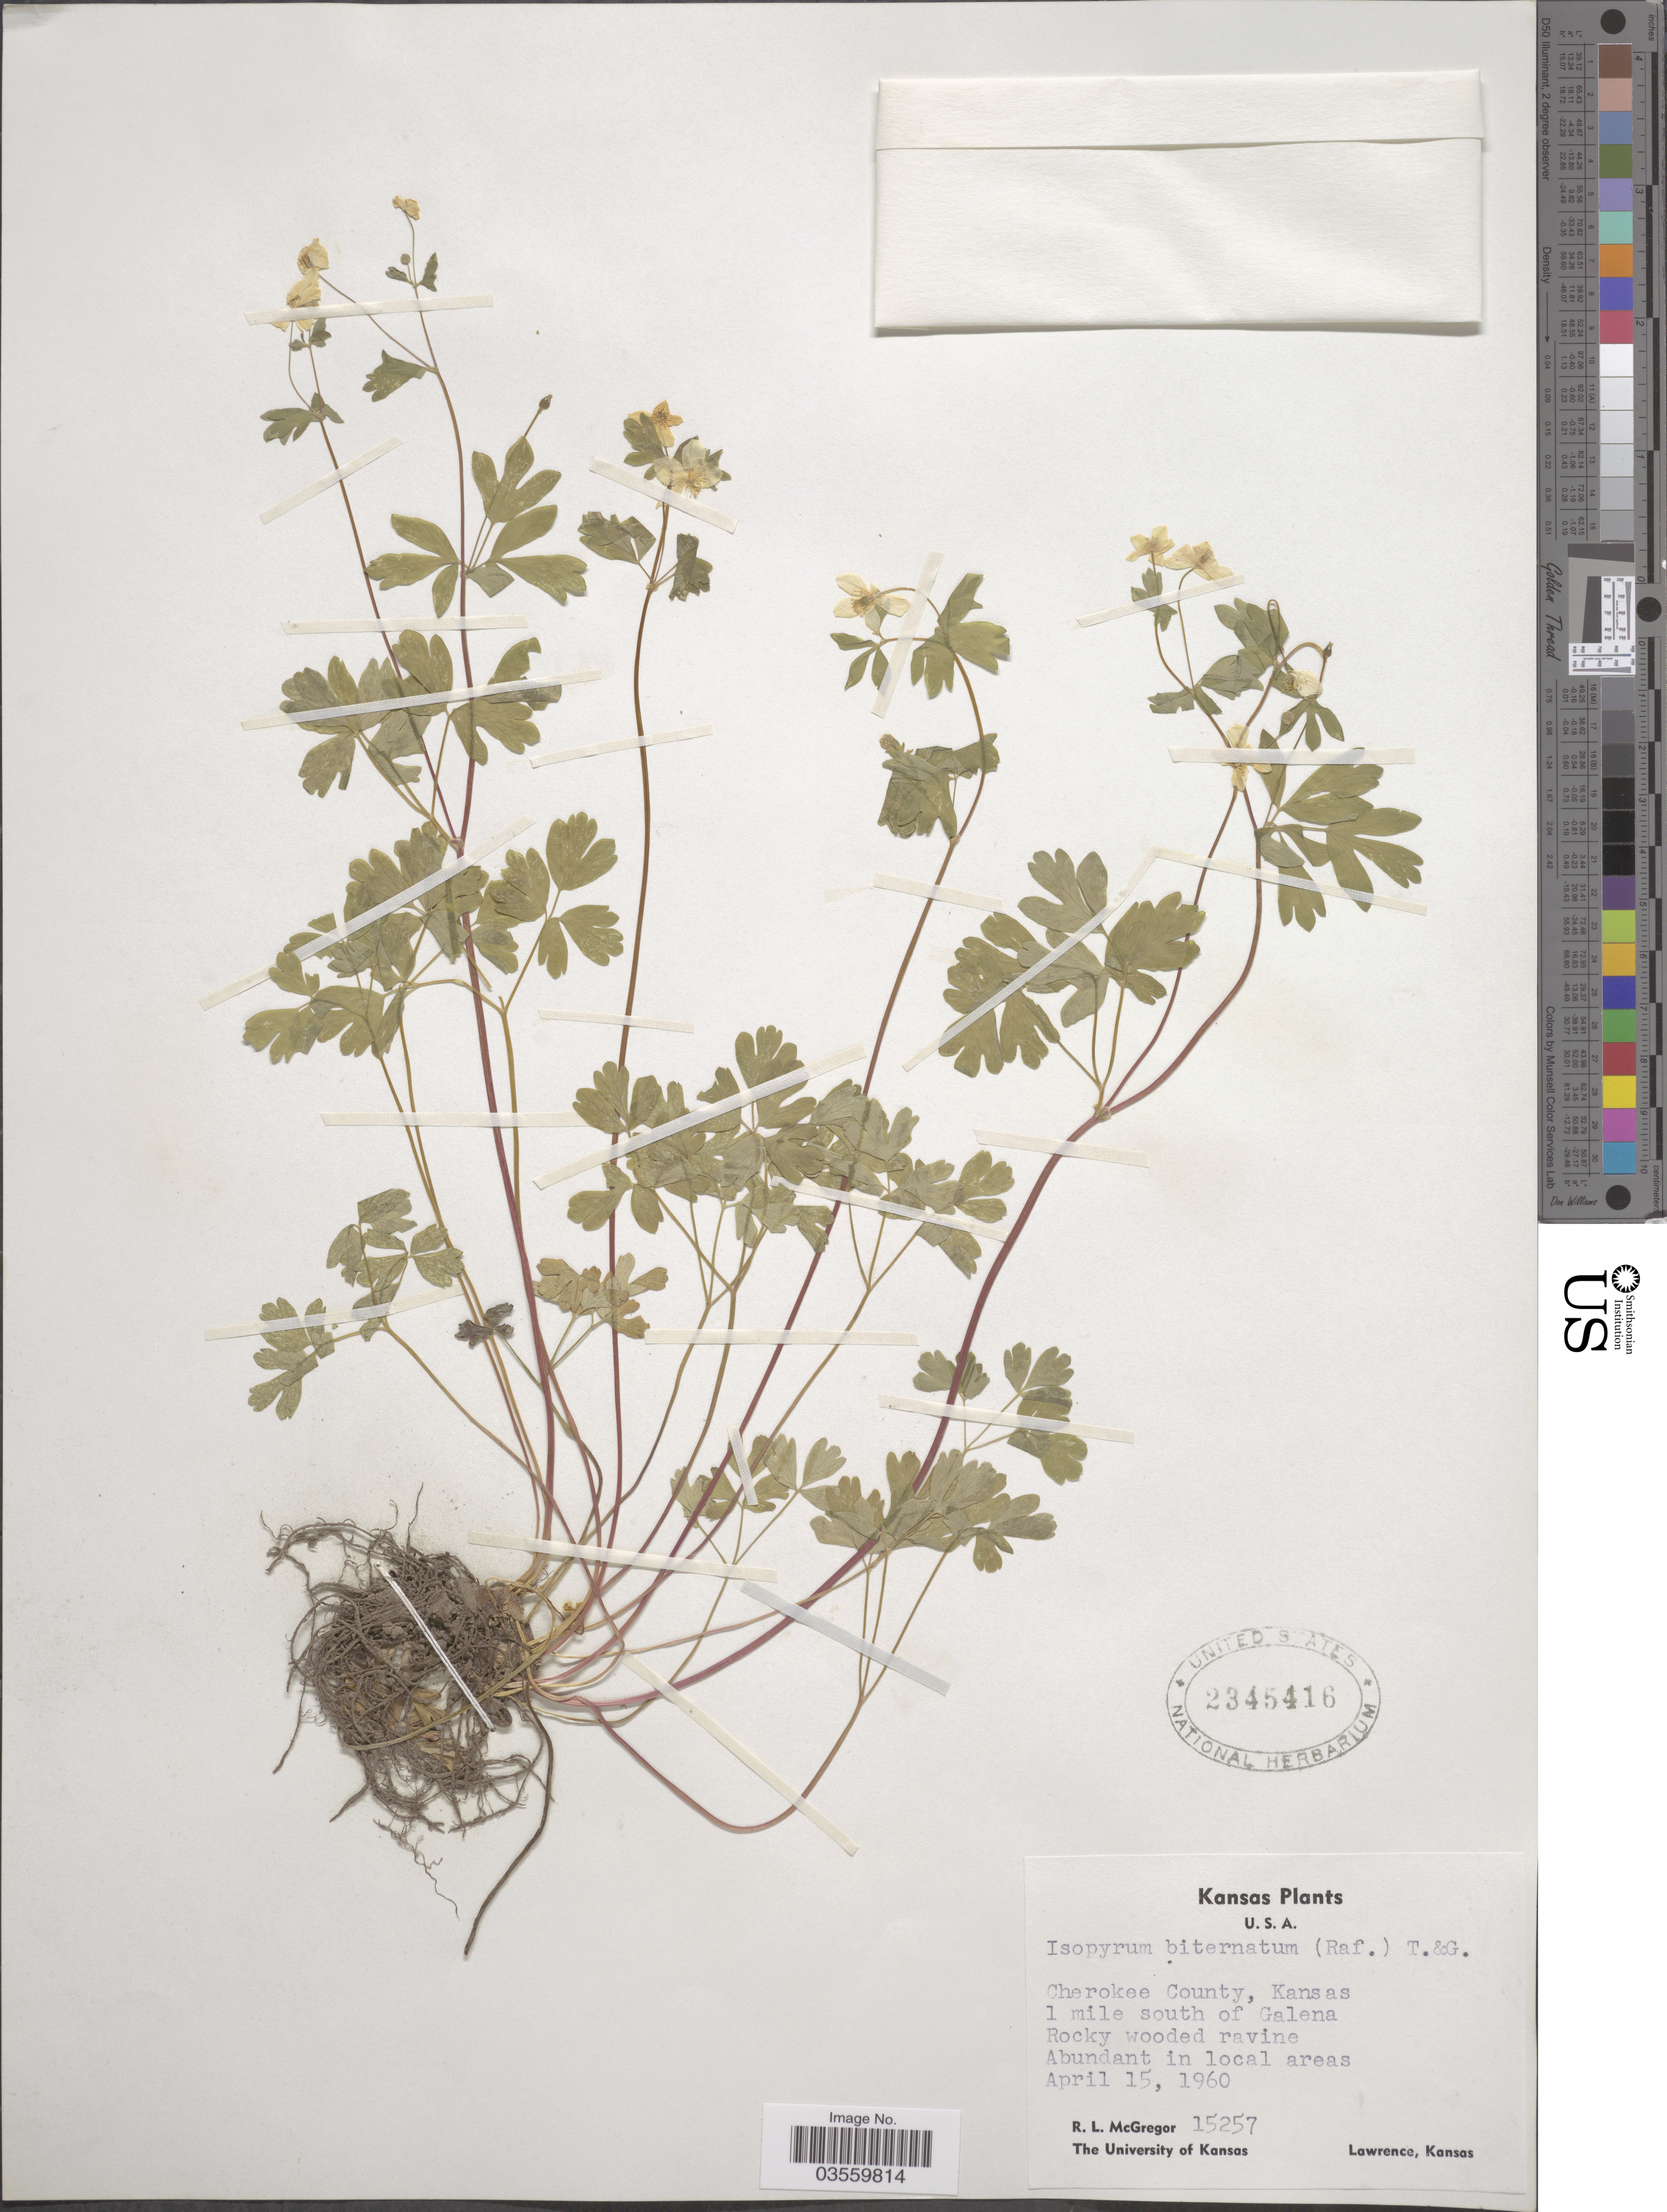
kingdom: Plantae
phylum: Tracheophyta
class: Magnoliopsida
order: Ranunculales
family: Ranunculaceae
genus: Enemion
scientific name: Enemion biternatum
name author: (Torr. & A. Gray) Raf.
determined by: Strong, Mark T., (BOT), Smithsonian Institution - National Museum of Natural History (UNITED STATES)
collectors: R. McGregor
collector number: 15257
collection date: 1960-04-15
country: United States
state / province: Kansas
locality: Cherokee County. 1 mile south of Galena.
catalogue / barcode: US 2345416